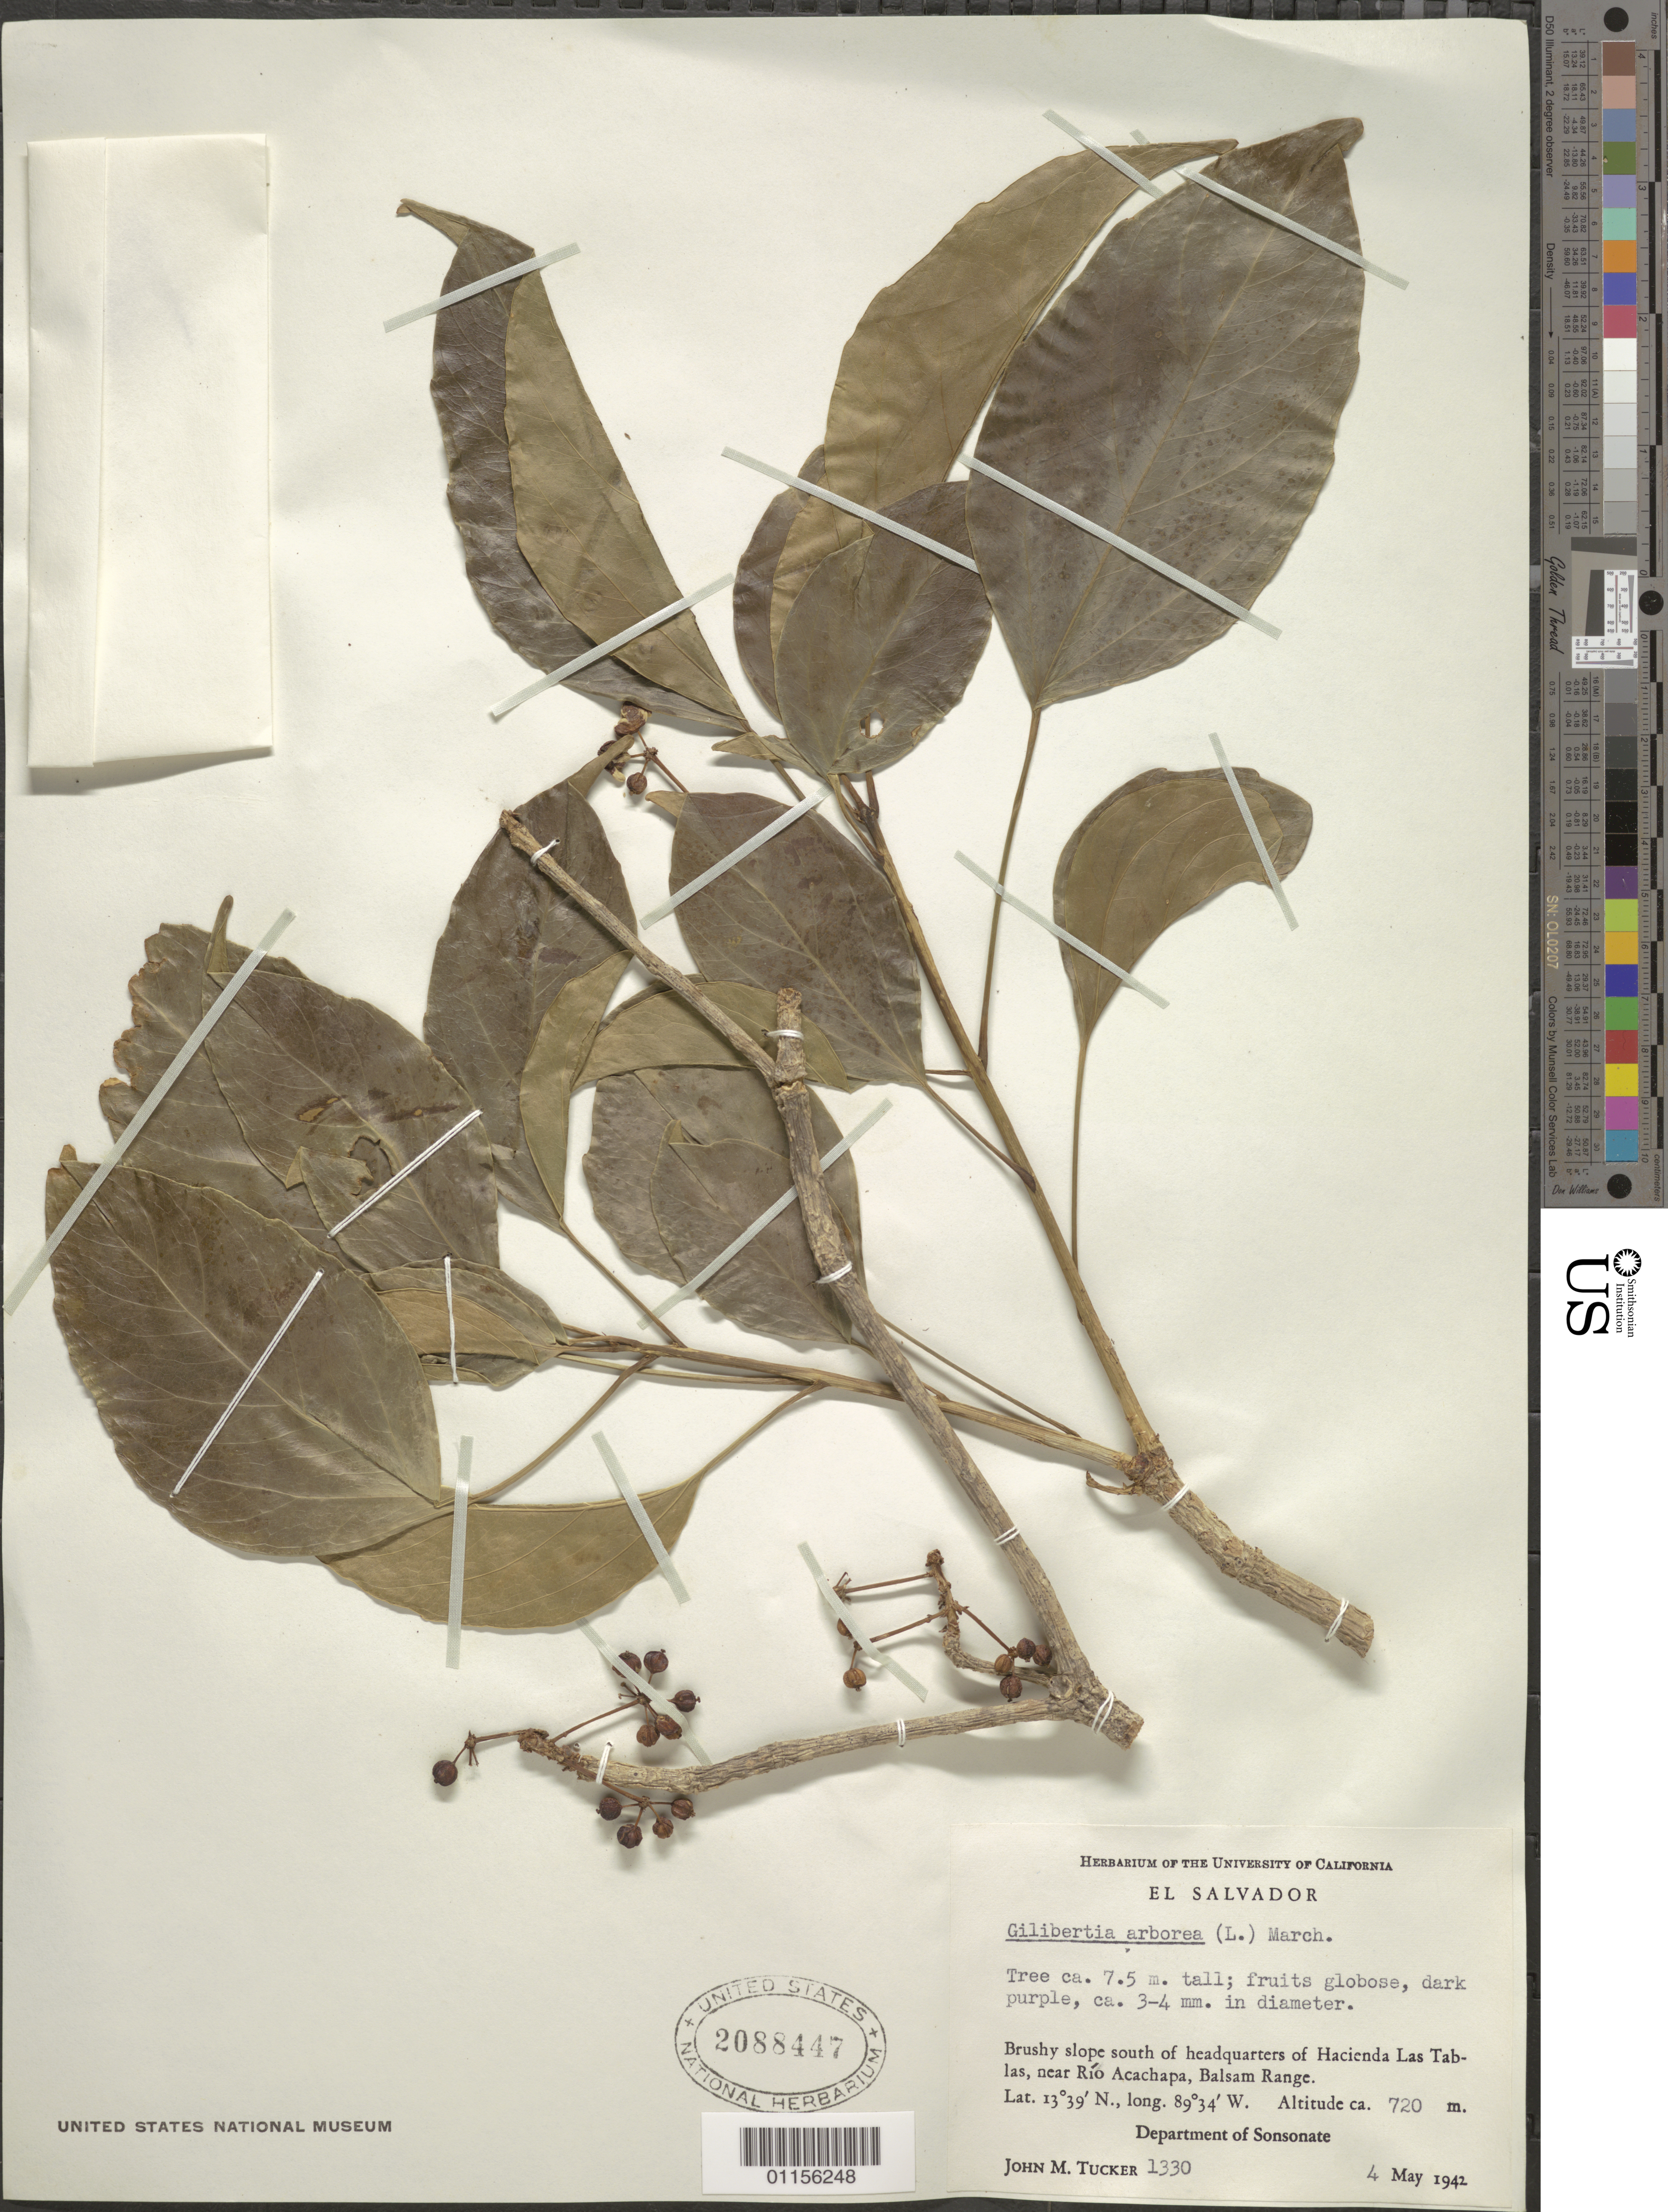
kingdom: Plantae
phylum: Tracheophyta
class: Magnoliopsida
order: Apiales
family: Araliaceae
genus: Dendropanax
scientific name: Dendropanax arboreus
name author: (L.) Decne. & Planch.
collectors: J. M. Tucker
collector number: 1330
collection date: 1942-05-04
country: El Salvador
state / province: Sonsonate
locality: S of headqarters of Hacienda Las Tablas, near Rio Acachapa, Balsam Range.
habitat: Tree in brushy slope.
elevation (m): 720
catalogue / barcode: US 2088447